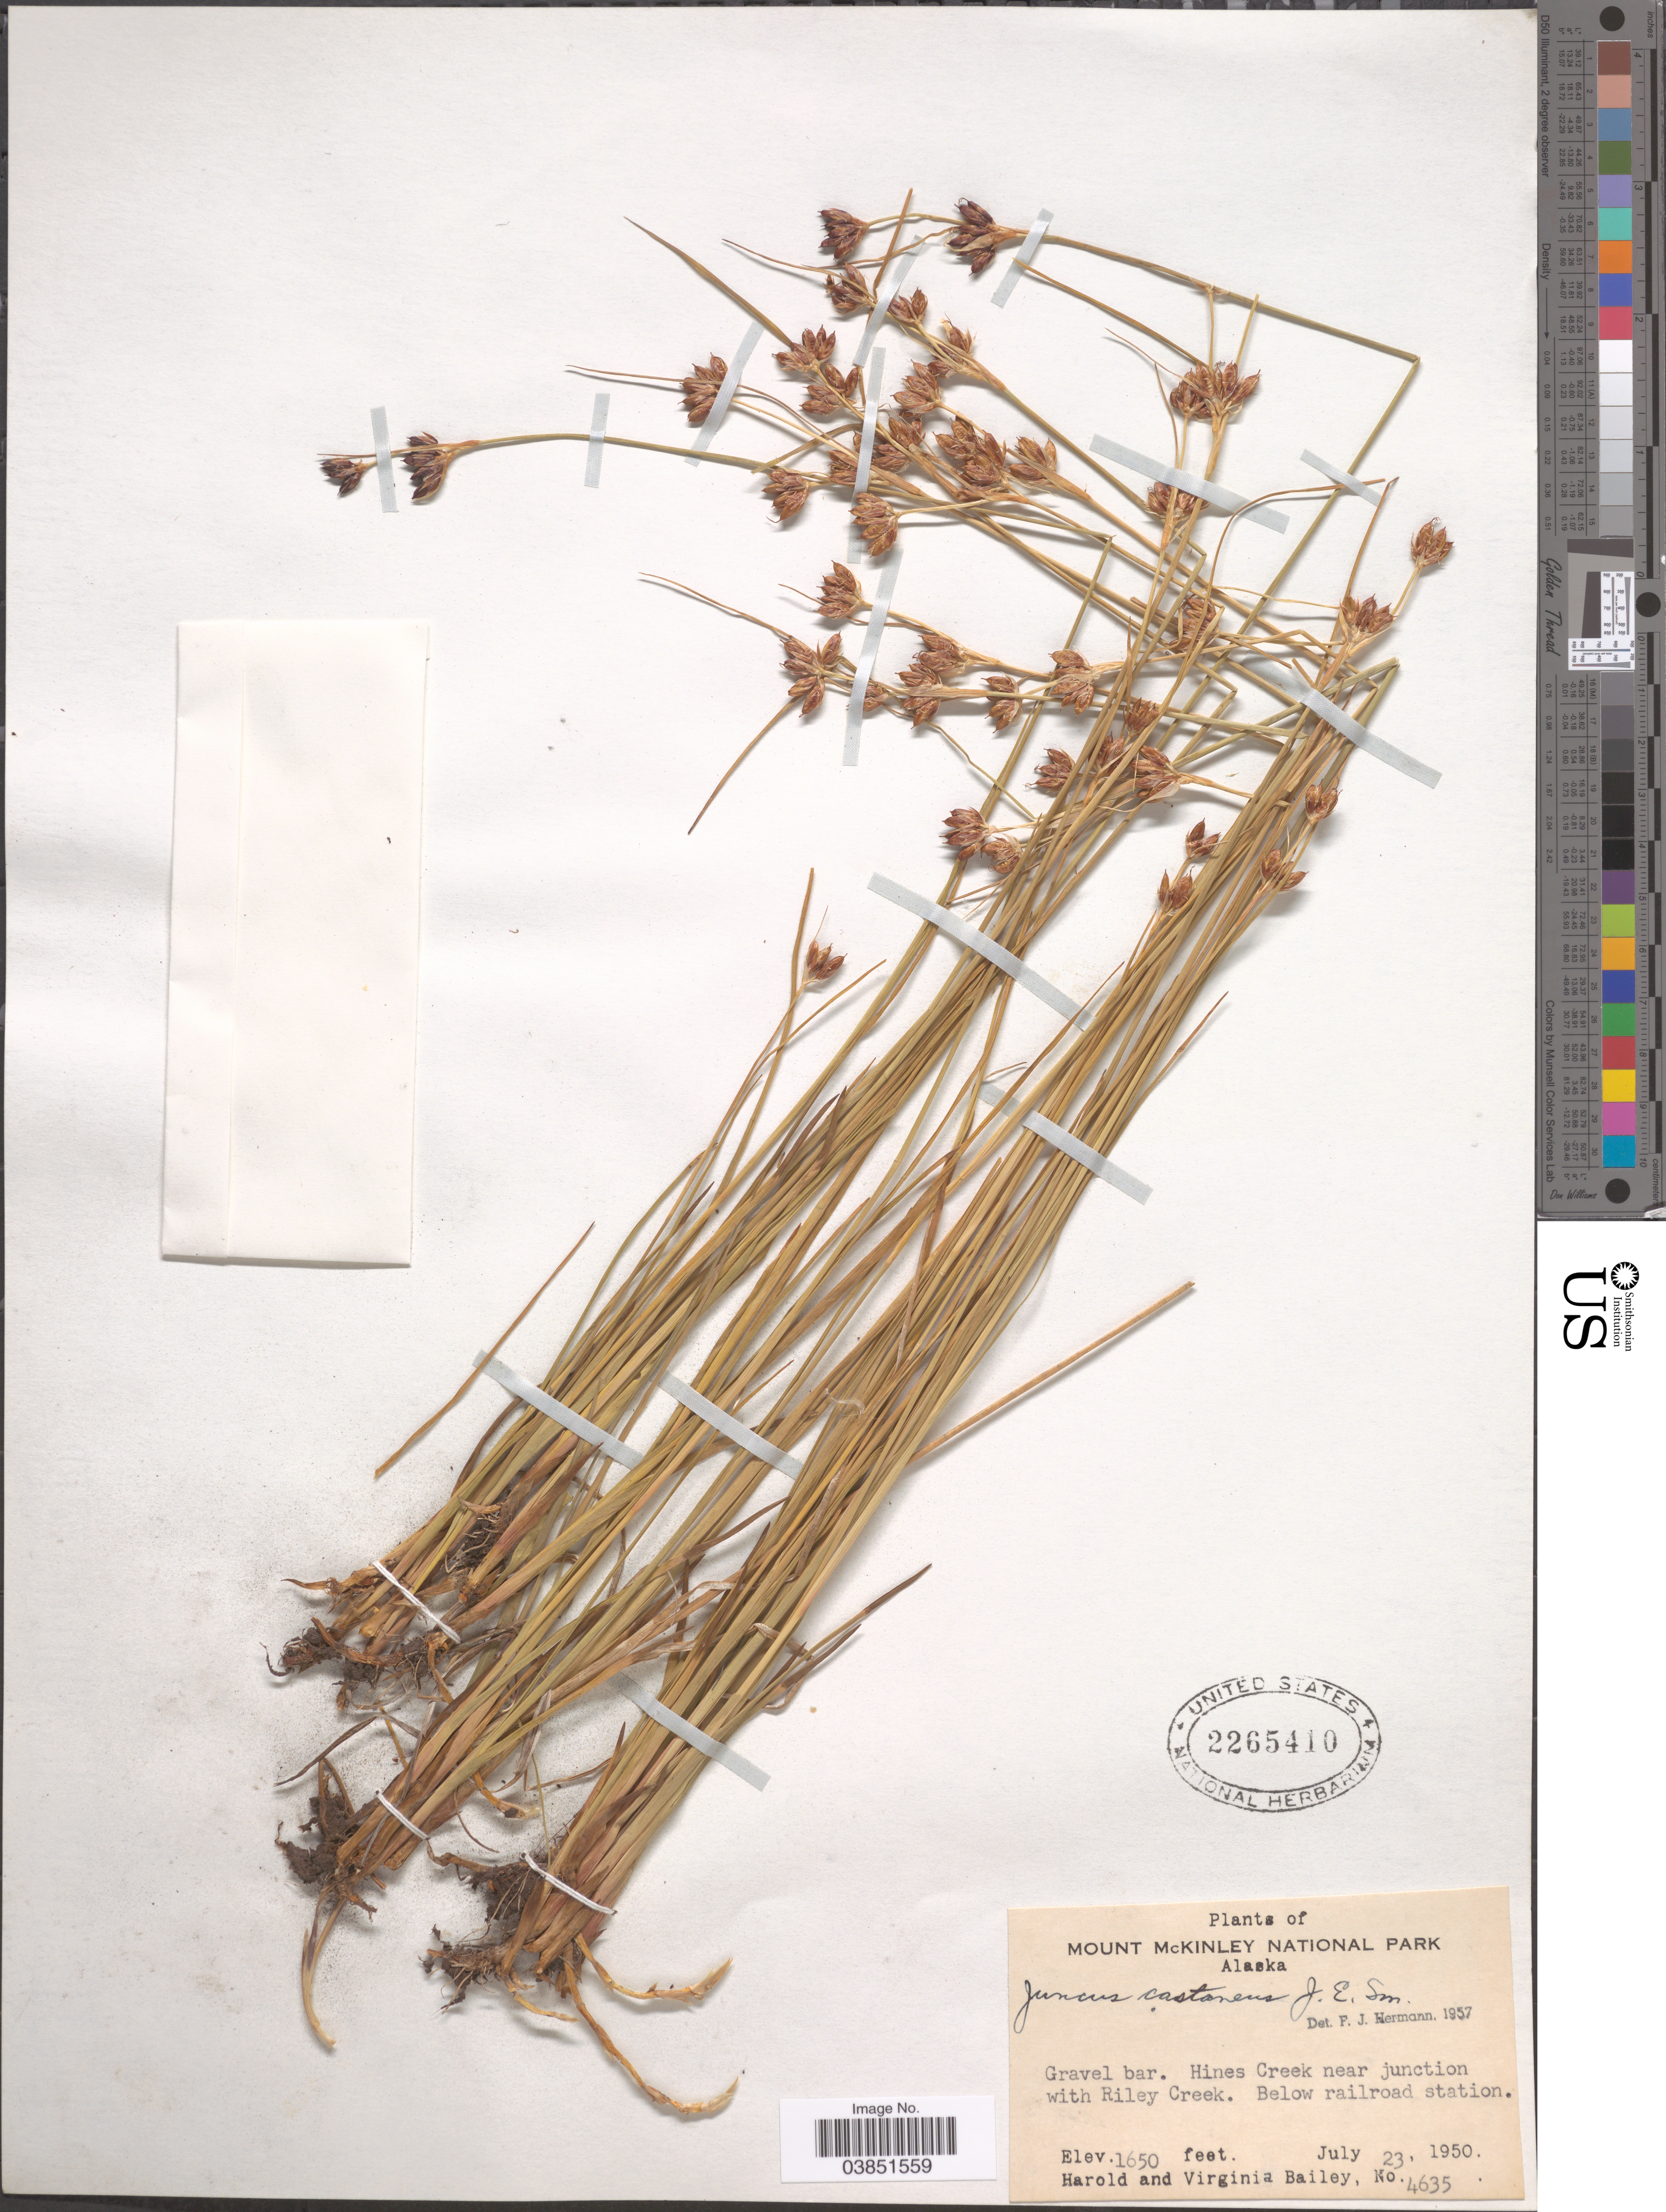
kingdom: Plantae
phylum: Tracheophyta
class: Liliopsida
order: Poales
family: Juncaceae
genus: Juncus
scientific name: Juncus castaneus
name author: Sm.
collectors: H. Bailey & V. L. Bailey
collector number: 4635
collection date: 1950-07-23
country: United States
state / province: Alaska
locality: Mount McKinley National Park. Hines Creek near junction with Riley Creek. Below railroad station.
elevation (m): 503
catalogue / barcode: US 2265410